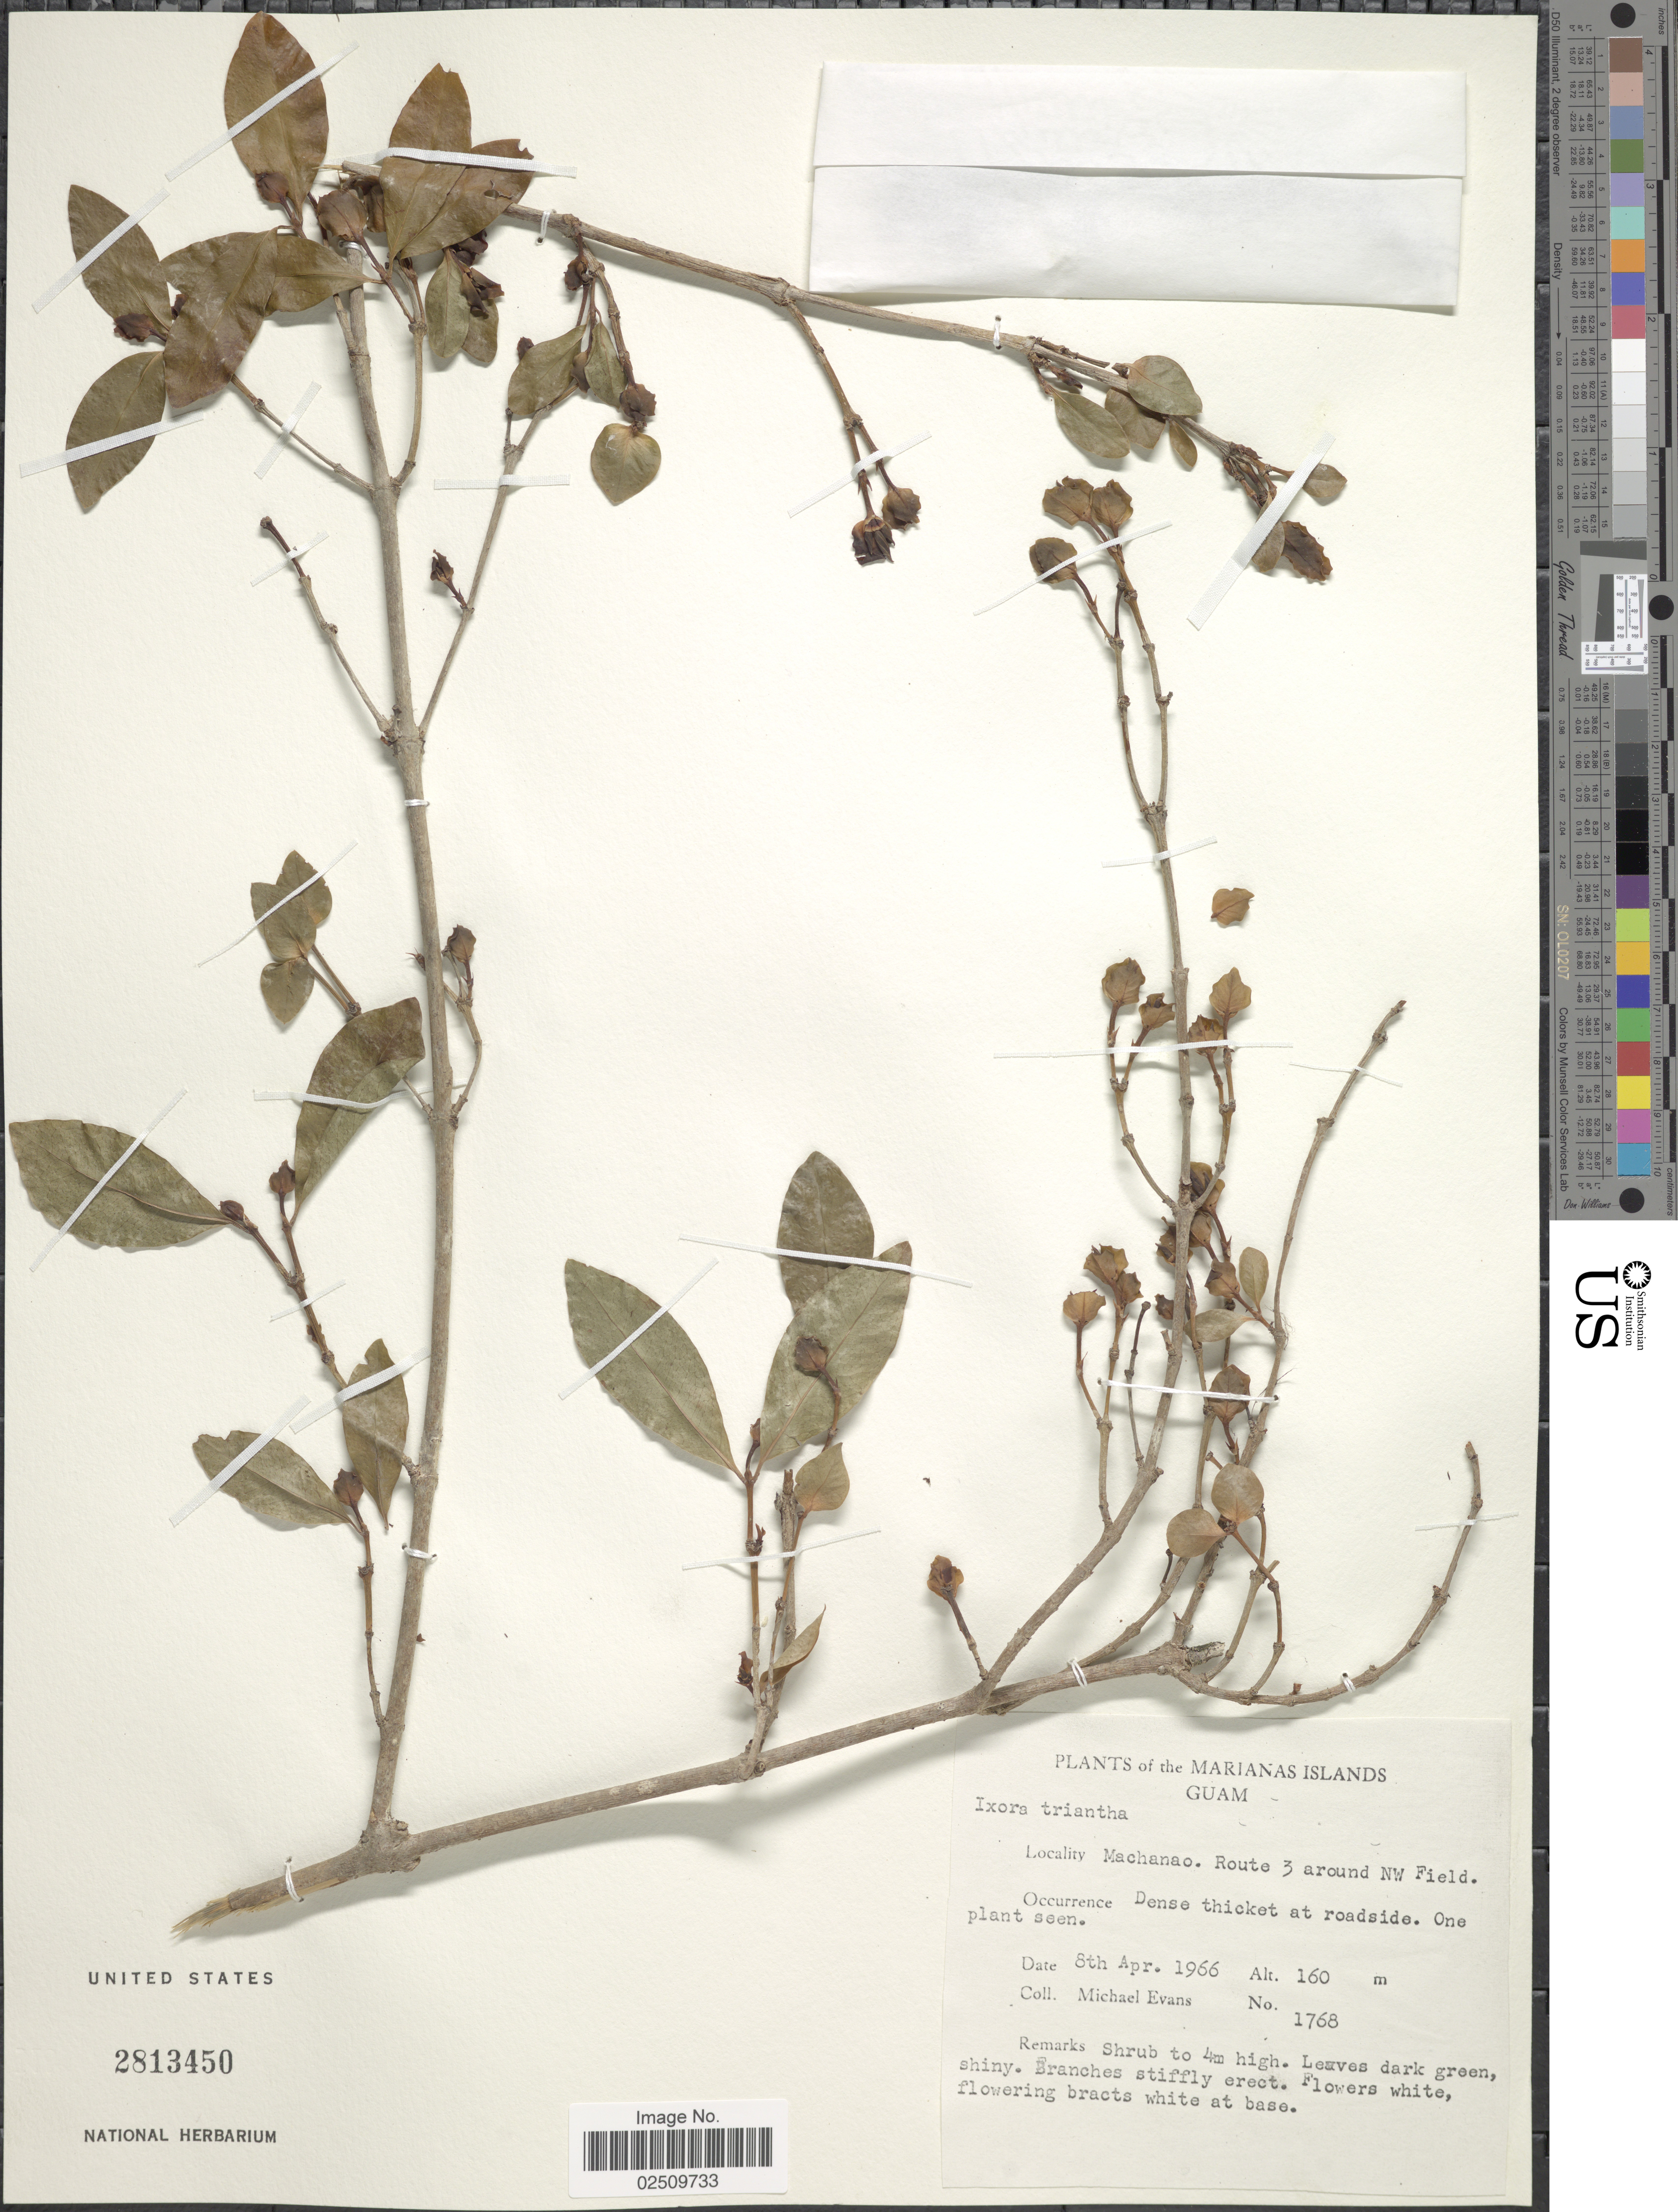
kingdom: Plantae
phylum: Tracheophyta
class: Magnoliopsida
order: Gentianales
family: Rubiaceae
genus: Ixora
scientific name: Ixora triantha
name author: Volkens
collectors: M. Evans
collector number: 1768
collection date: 1966-04-08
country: Guam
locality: The Marianas Islands, Machanao. Route 3 around NW Field. Dense thicket at roadside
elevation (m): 160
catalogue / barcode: US 2813450